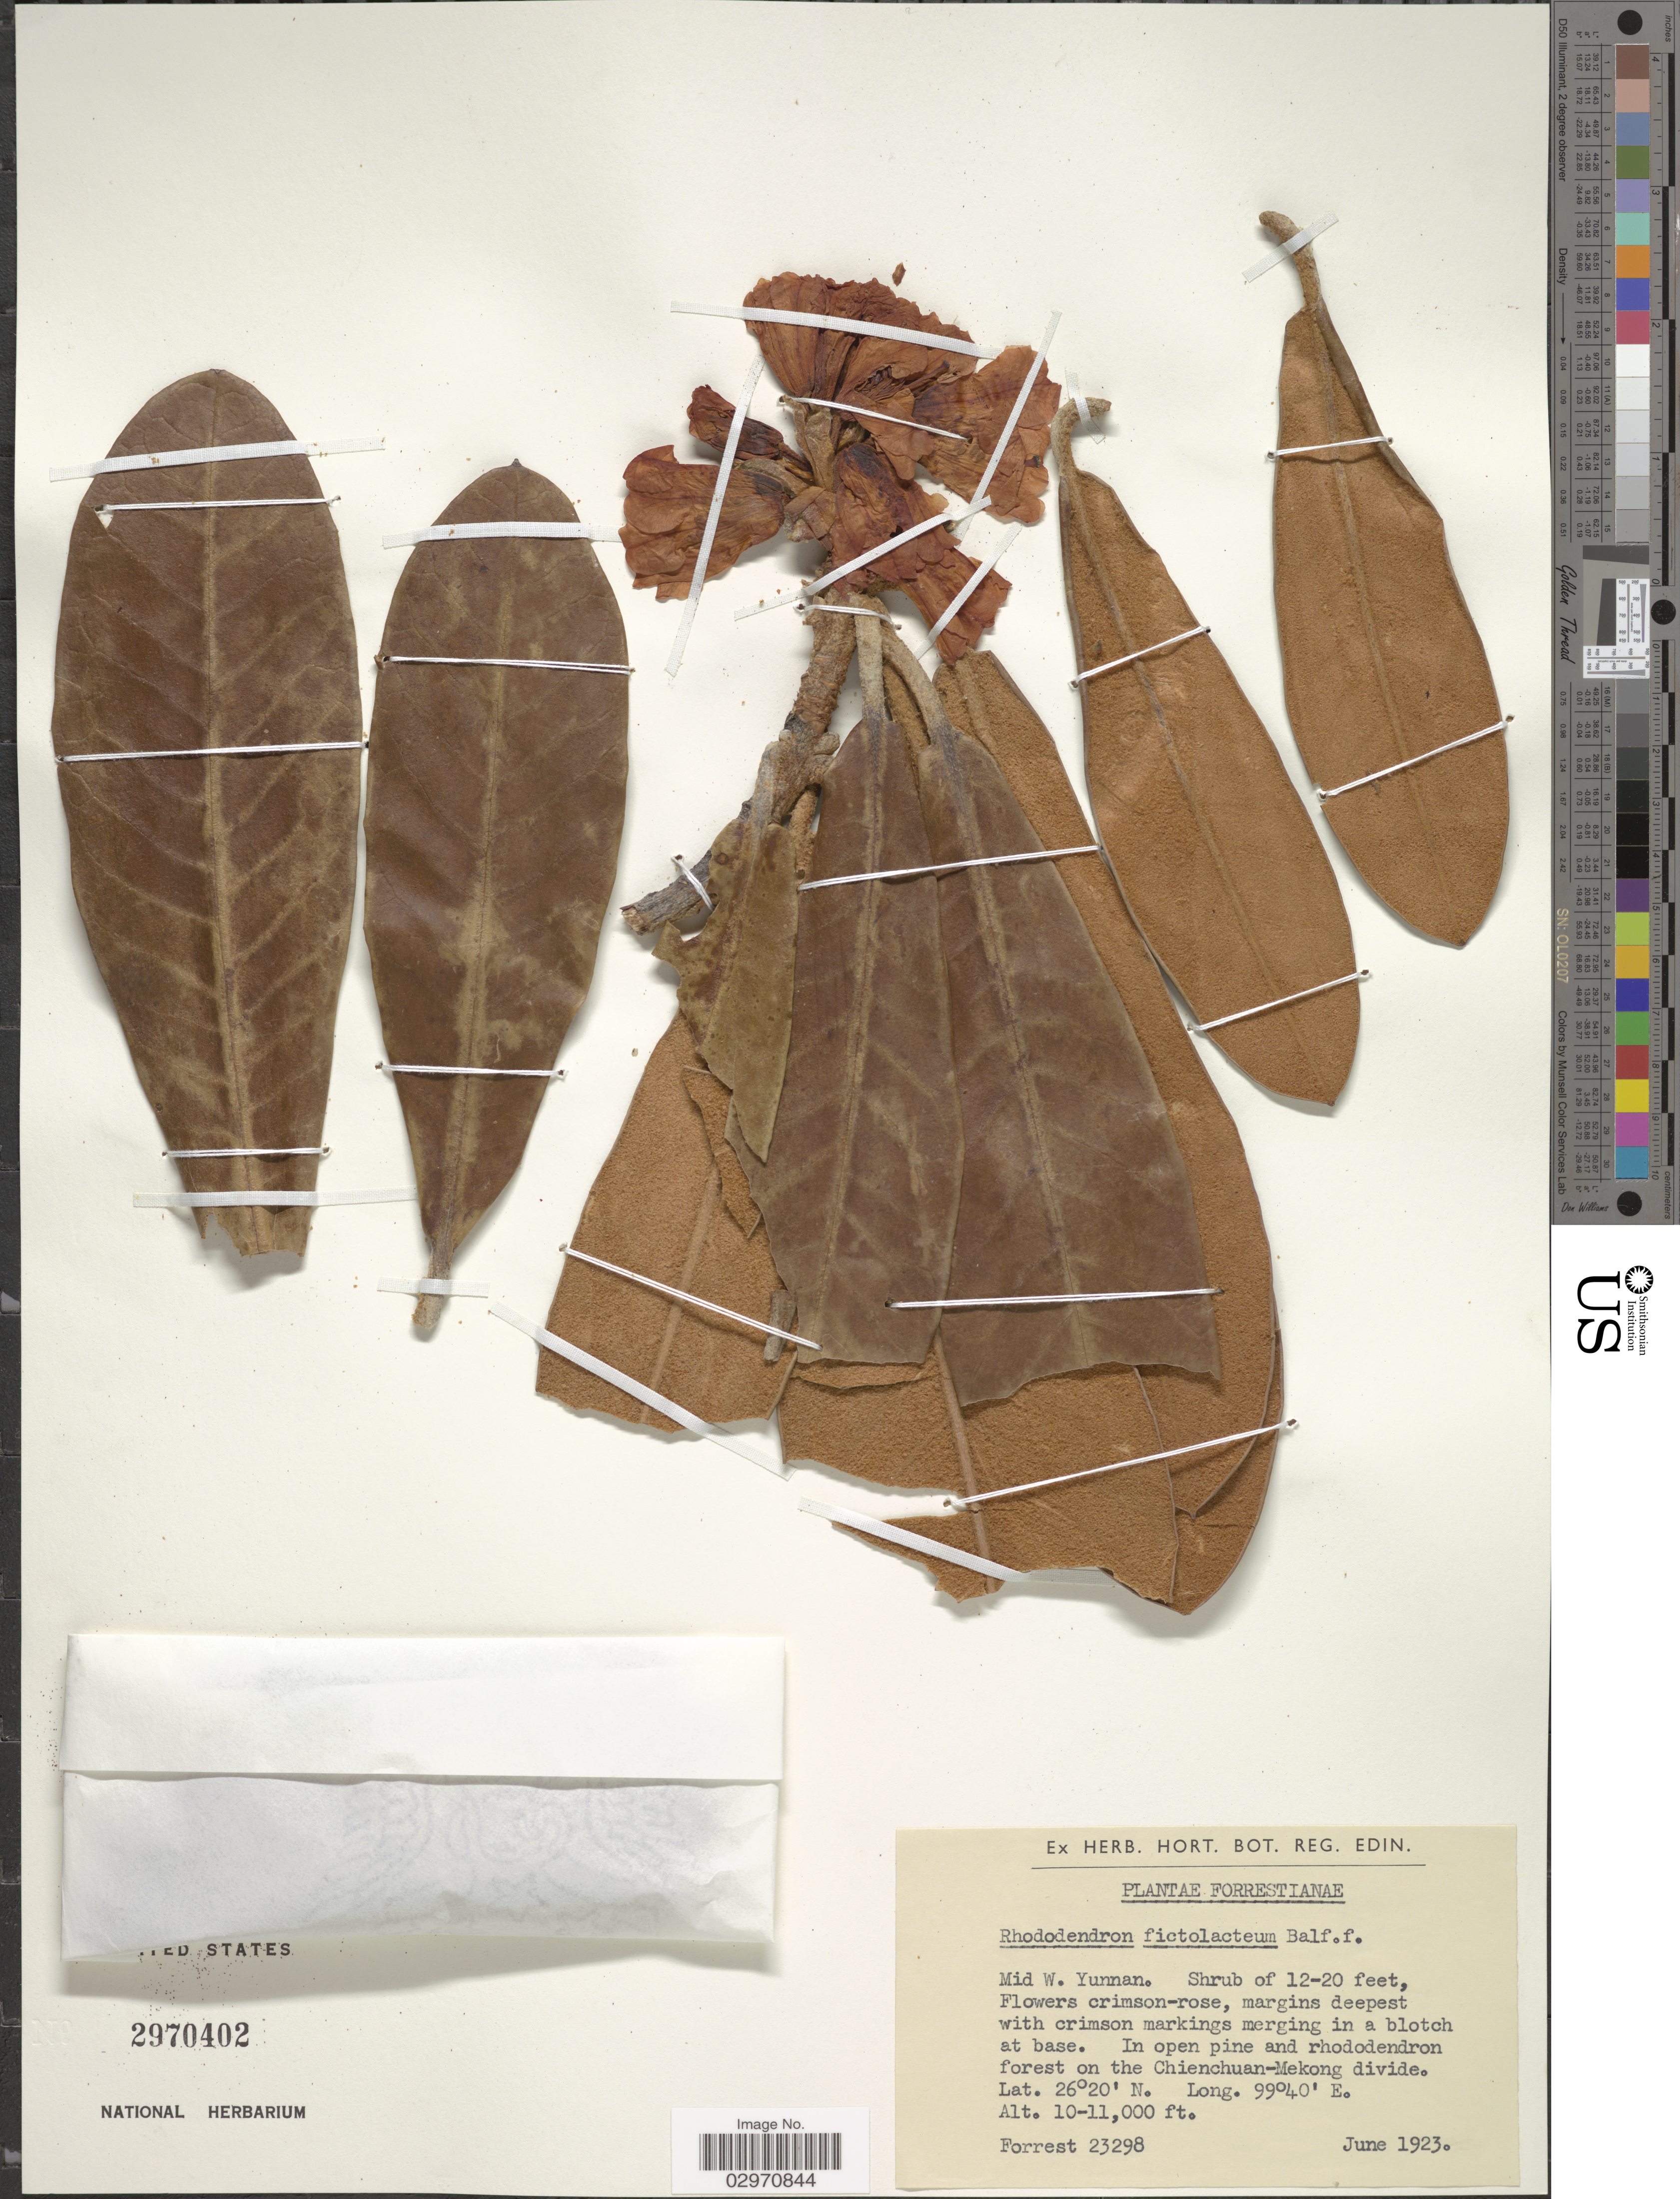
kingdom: Plantae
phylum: Tracheophyta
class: Magnoliopsida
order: Ericales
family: Ericaceae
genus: Rhododendron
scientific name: Rhododendron fictolacteum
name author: Balf. f.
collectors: -. Forrest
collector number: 23298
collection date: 1923-06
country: China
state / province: Yunnan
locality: Mid W. Yunnan. On the Chienchuan-Mekong divide.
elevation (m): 3048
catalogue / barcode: US 2970402